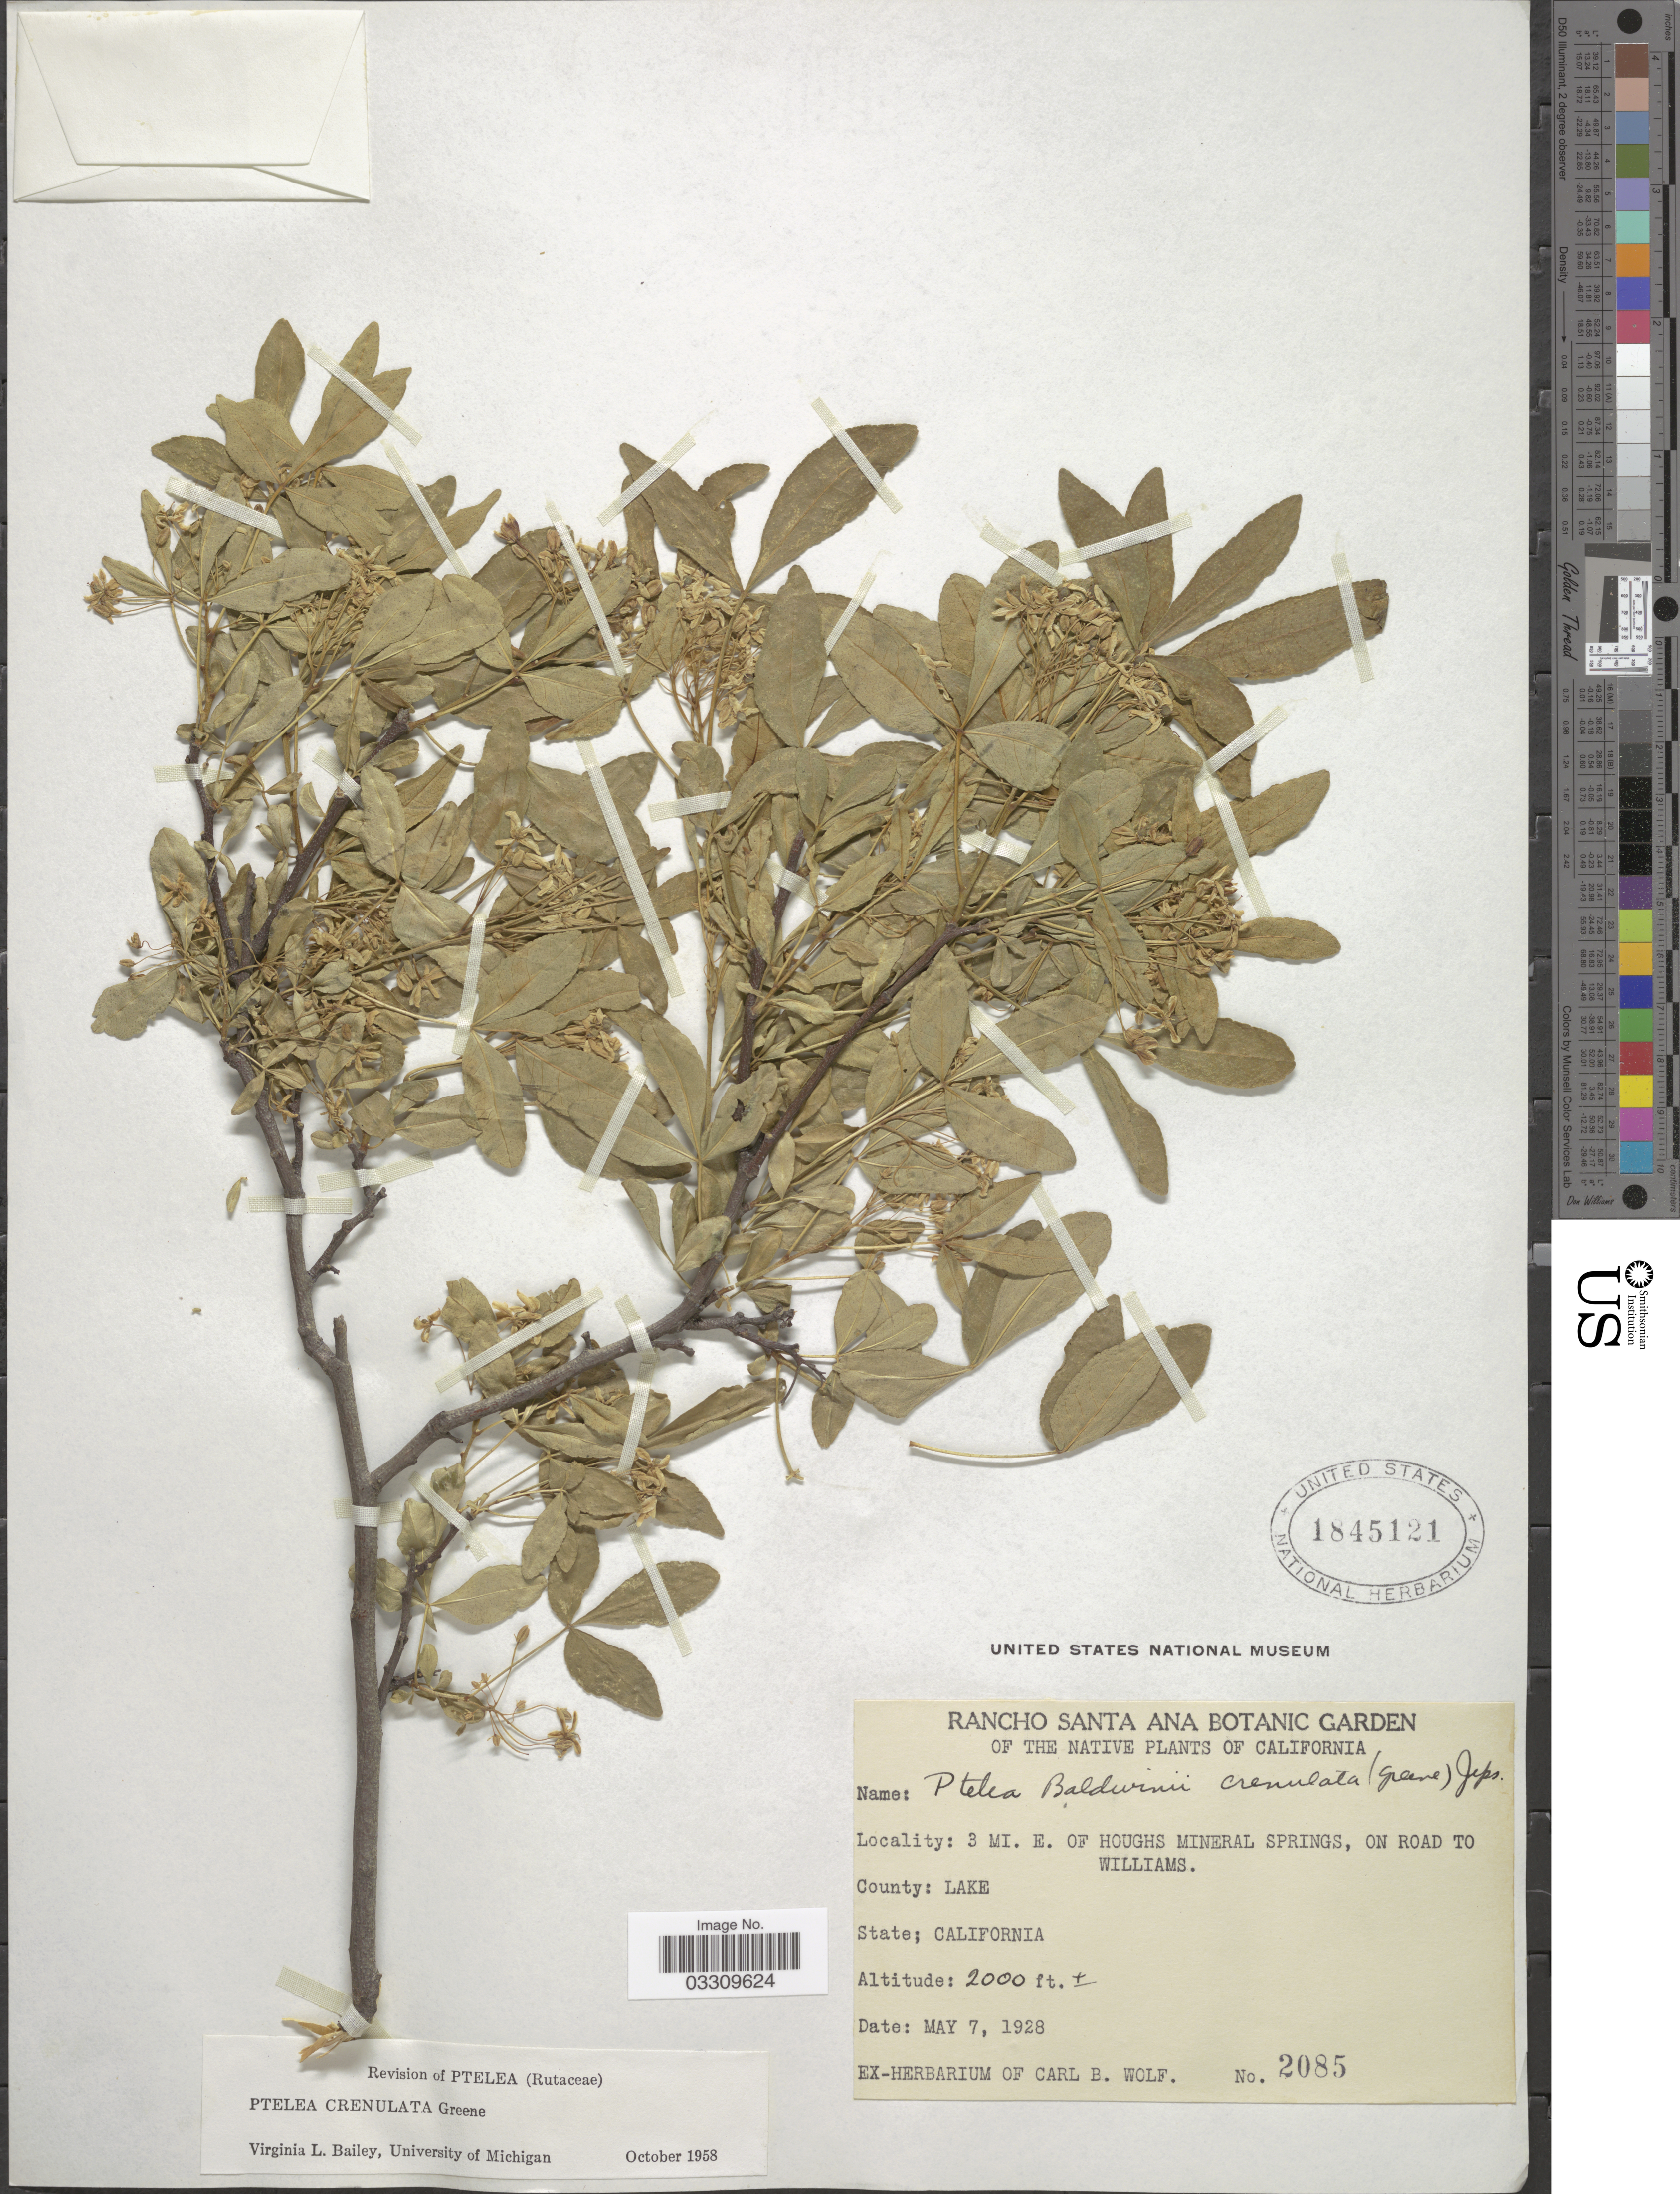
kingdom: Plantae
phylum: Tracheophyta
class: Magnoliopsida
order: Sapindales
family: Rutaceae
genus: Ptelea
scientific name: Ptelea crenulata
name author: Greene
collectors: ex herb. Carl B. Wolf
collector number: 2085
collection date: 1928-05-07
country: United States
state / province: California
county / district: Lake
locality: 3 mi. E. of Houghs Mineral Springs, on road to Williams, County: Lake.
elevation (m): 610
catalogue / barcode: US 1845121